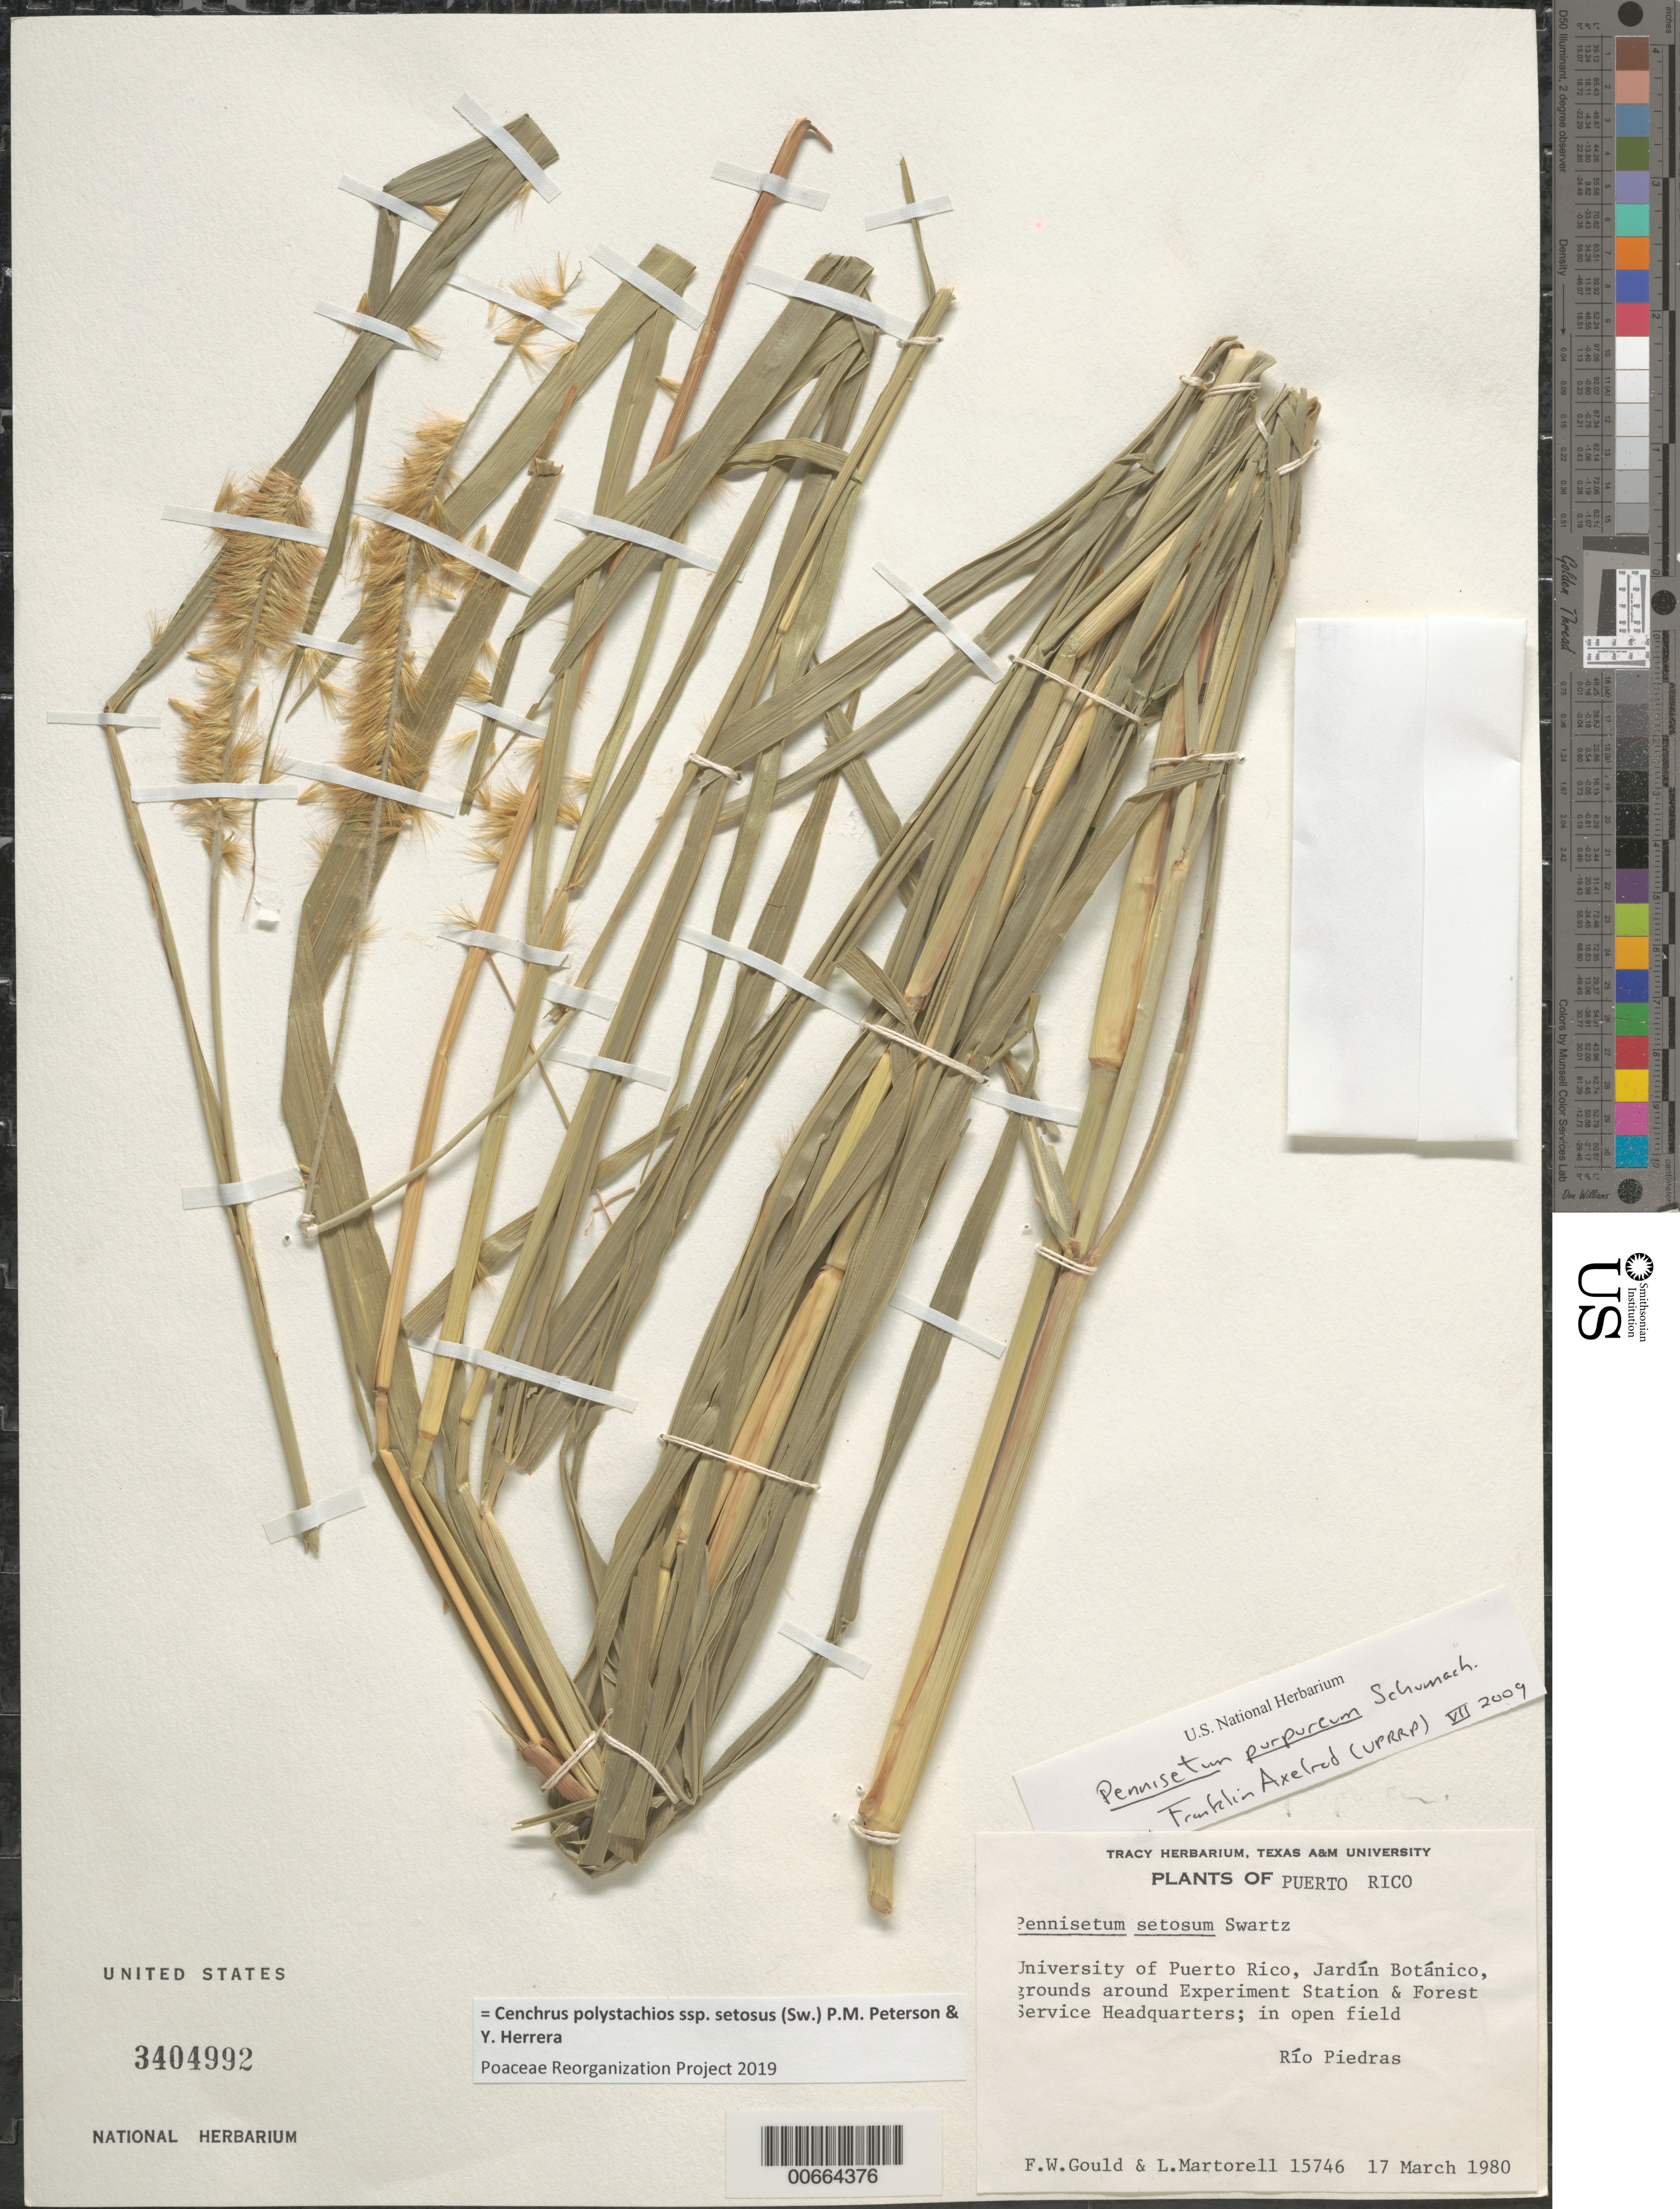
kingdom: Plantae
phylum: Tracheophyta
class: Liliopsida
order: Poales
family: Poaceae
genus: Cenchrus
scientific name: Cenchrus polystachios subsp. setosus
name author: (Sw.) P.M. Peterson & Y. Herrera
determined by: Poaceae Reorganization Project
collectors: F. W. Gould & L. Martorell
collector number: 15746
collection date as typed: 17 Mar 1980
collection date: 1980-03-17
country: Puerto Rico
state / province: San Juan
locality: Univ. of Puerto Rico, Jardín Botánico, grounds around Exp. Station & Forest Service Headquarters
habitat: In open field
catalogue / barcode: US 3404992